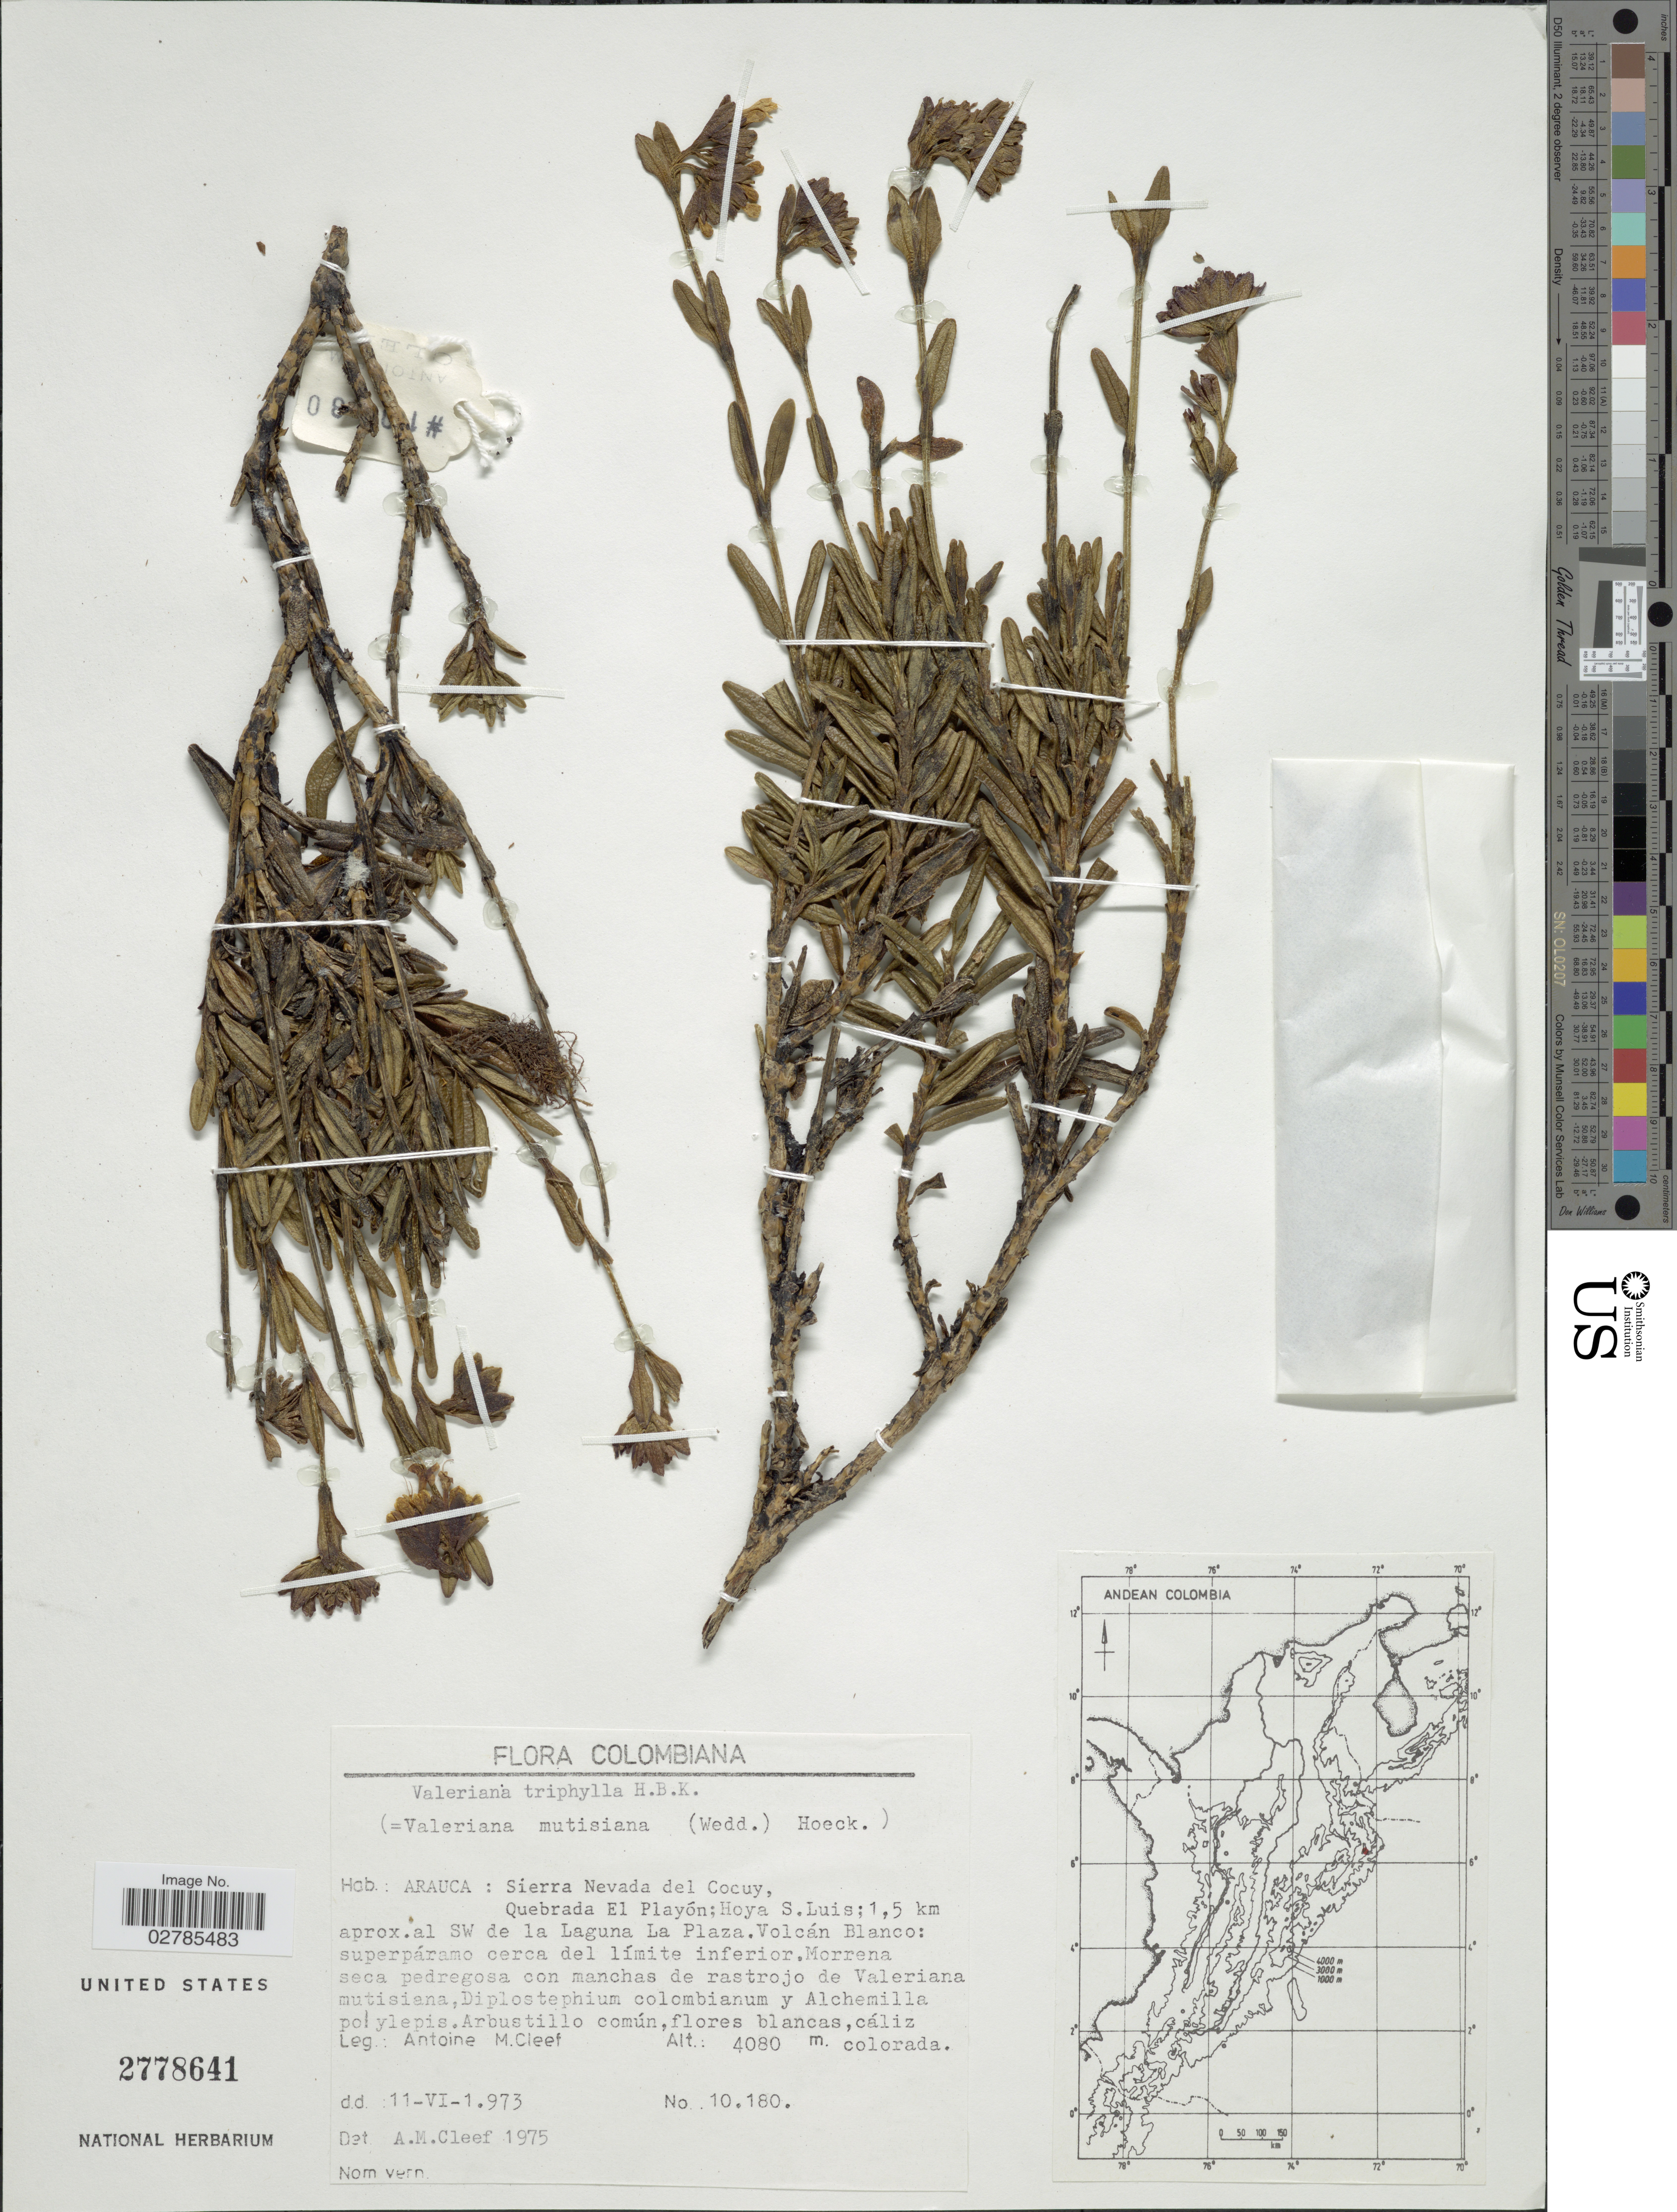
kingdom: Plantae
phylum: Tracheophyta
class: Magnoliopsida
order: Dipsacales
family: Caprifoliaceae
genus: Valeriana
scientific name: Valeriana triphylla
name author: Kunth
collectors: A. M. Cleef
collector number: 10180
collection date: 1973-06-11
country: Colombia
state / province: Arauca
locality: Sierra Nevada del Cocuy, Quebrada El Playón; Hoya S. Luis; 1,5 km aprox. al SW de la Laguna La Plaza. Volcán Blanco: superpáramo cerca del límite inferior.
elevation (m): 4080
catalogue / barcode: US 2778641